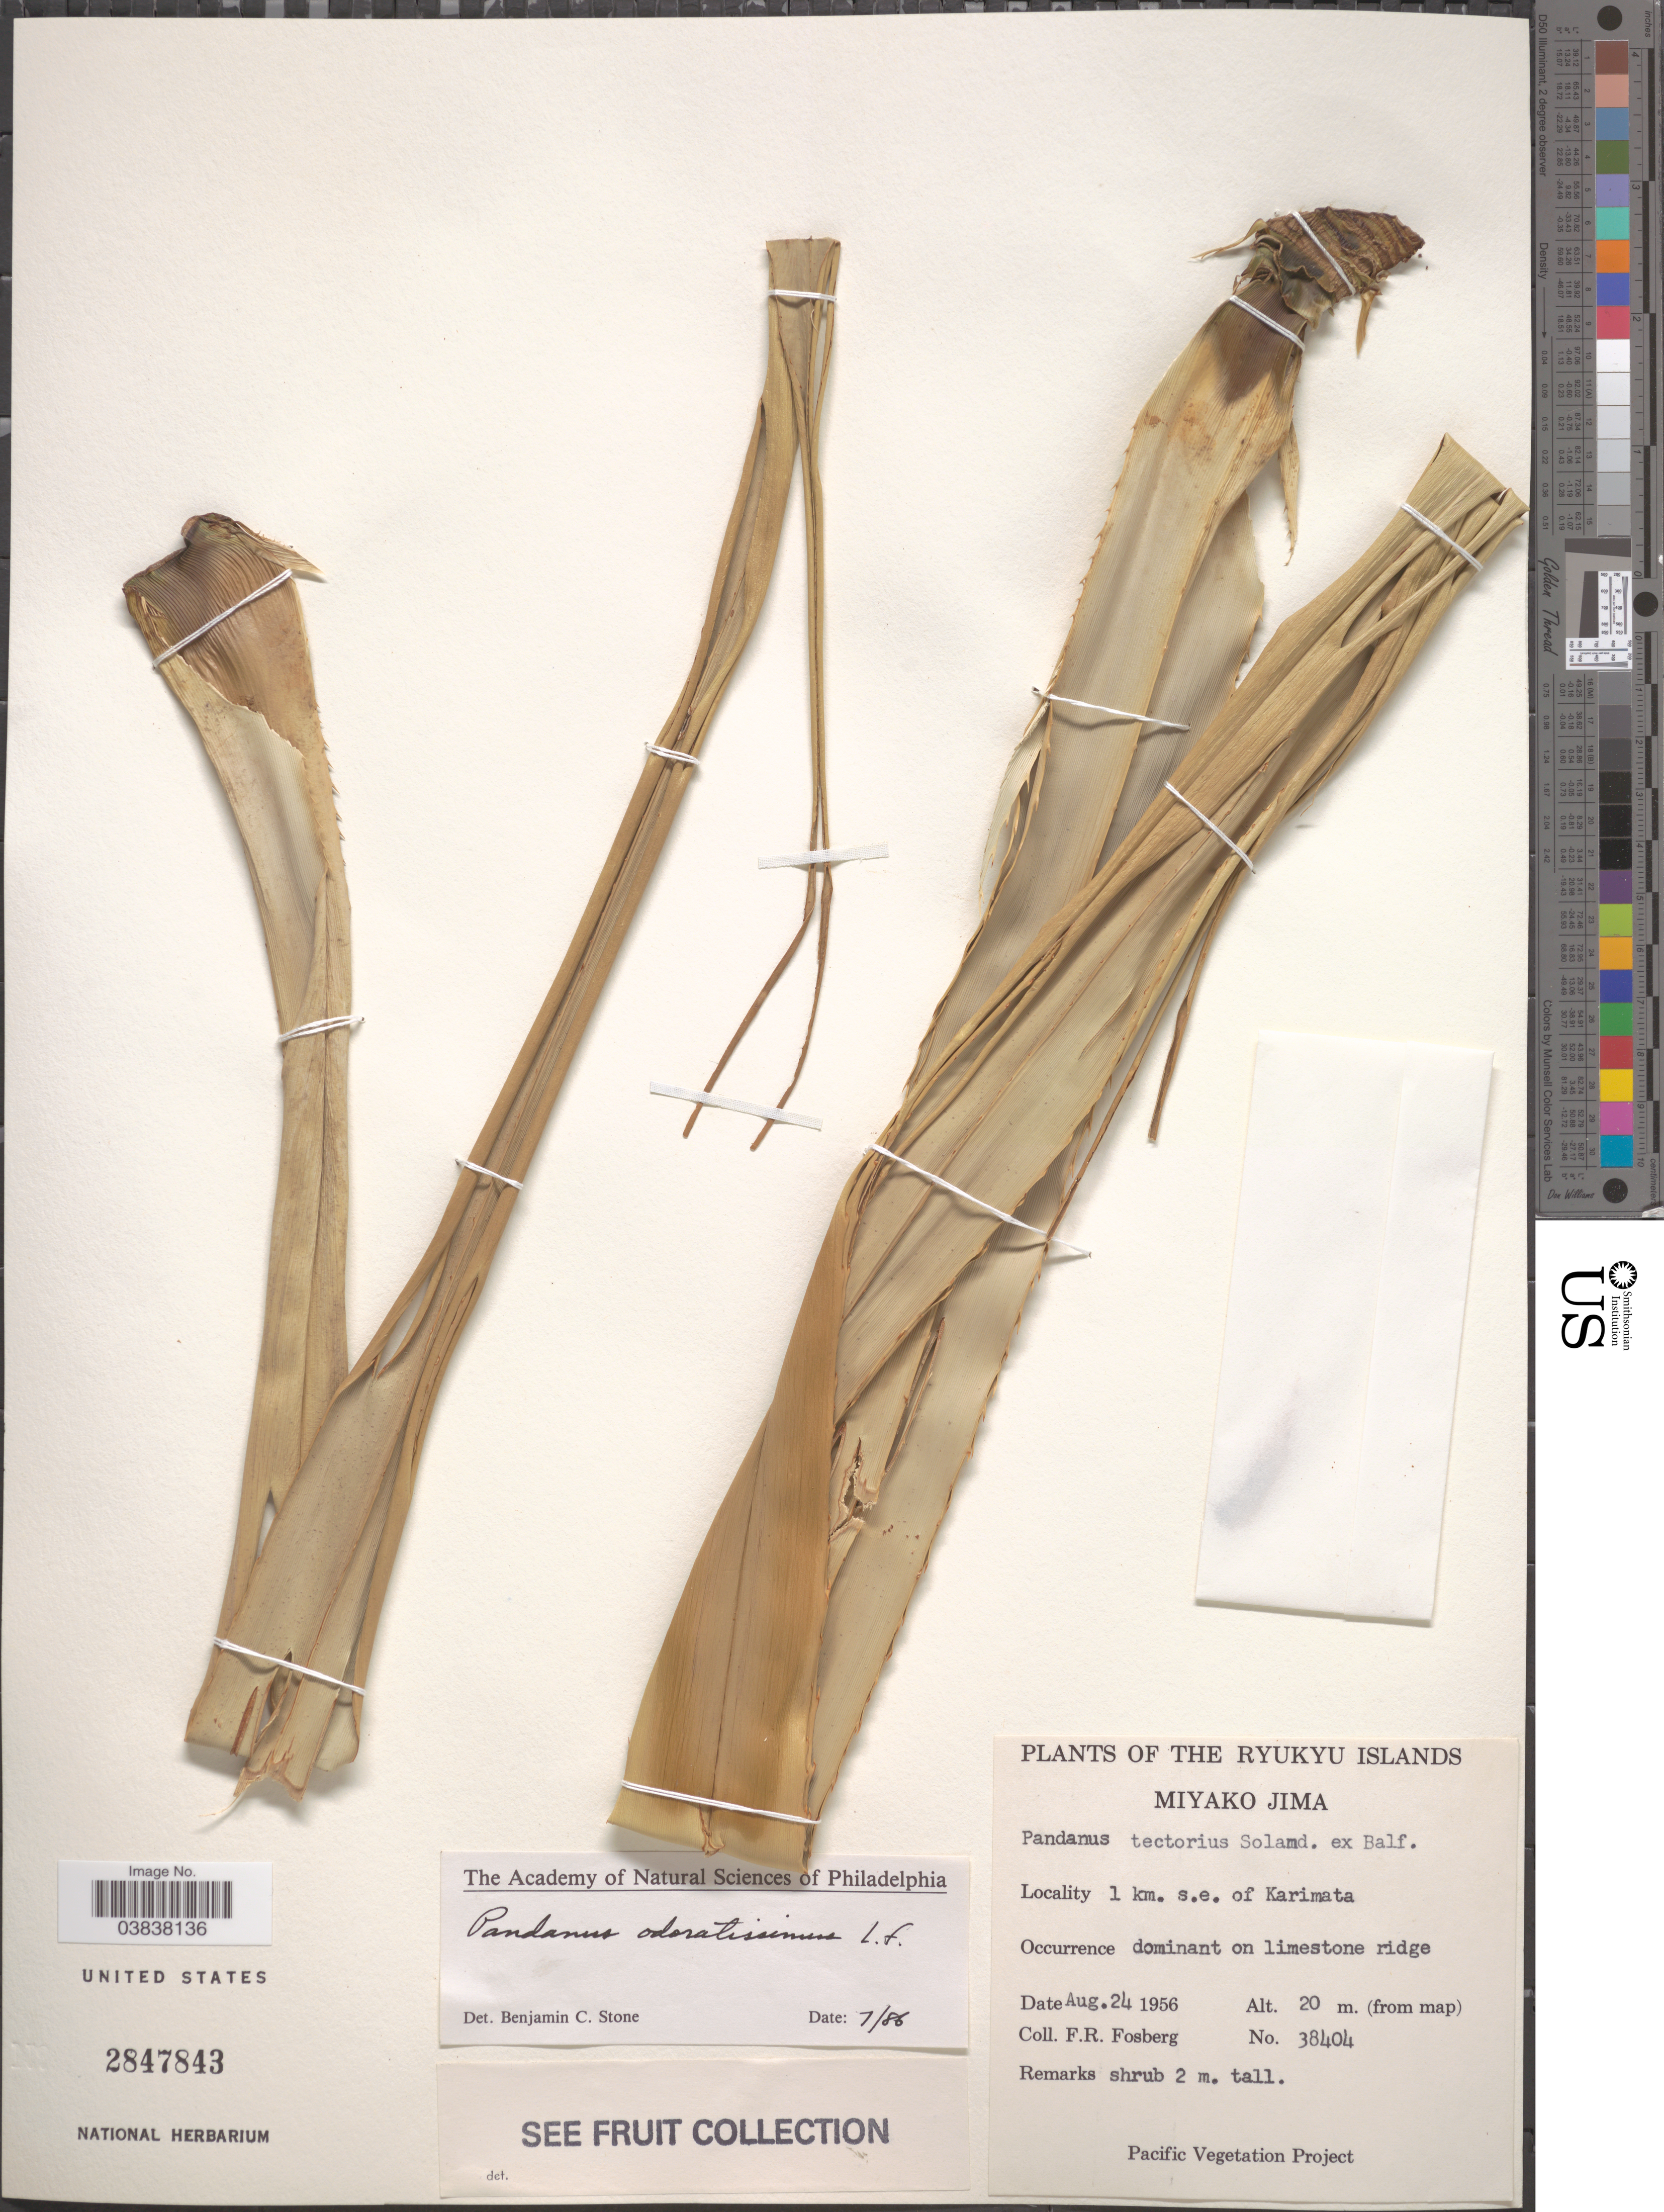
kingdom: Plantae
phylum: Tracheophyta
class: Liliopsida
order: Pandanales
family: Pandanaceae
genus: Pandanus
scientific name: Pandanus odoratissimus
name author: L. f.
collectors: F. R. Fosberg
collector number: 38404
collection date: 1956-08-24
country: Japan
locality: The Ryukyu Islands. Miyako Jima. 1 km. s.e. of Karimata.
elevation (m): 20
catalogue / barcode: US 2847843